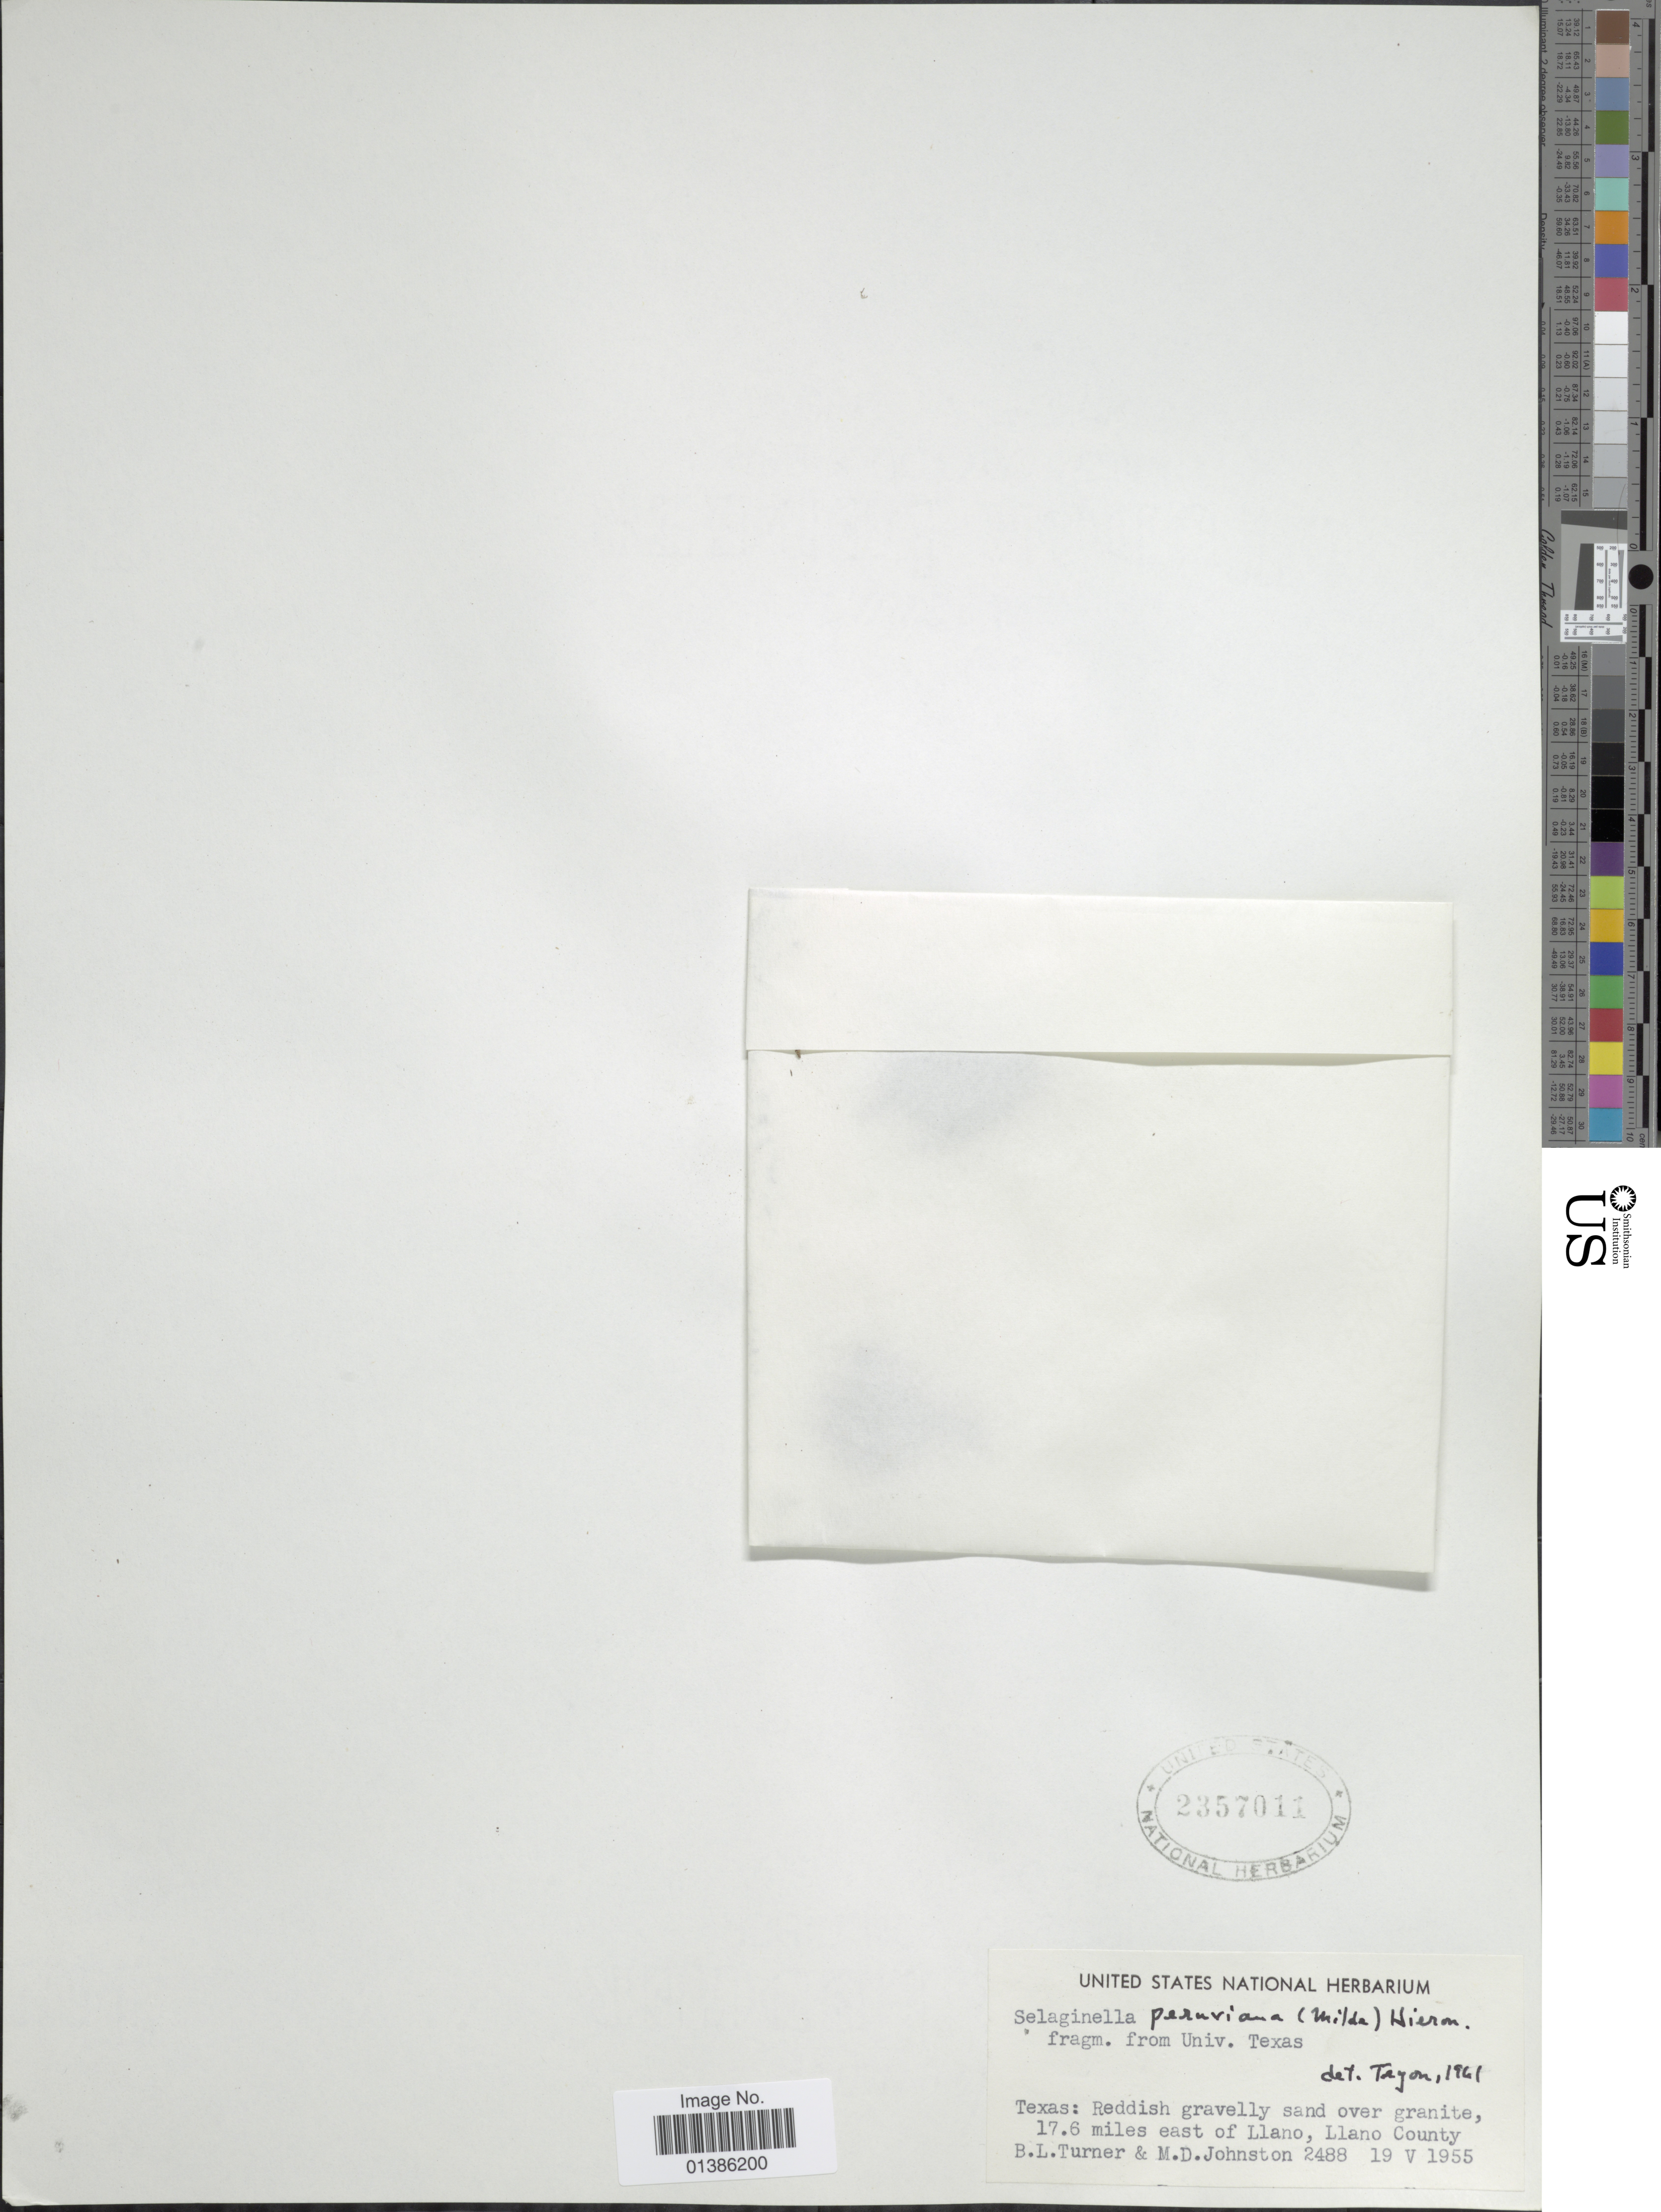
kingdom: Plantae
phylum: Tracheophyta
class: Lycopodiopsida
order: Selaginellales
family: Selaginellaceae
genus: Selaginella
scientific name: Selaginella peruviana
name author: (Milde) Hieron.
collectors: B. L. Turner & I. M. Johnston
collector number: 2488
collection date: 1955-05-19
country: United States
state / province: Texas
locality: Reddish gravelly sand over granite, 17.6 miles east of Llano, Llano County.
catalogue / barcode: US 2357011